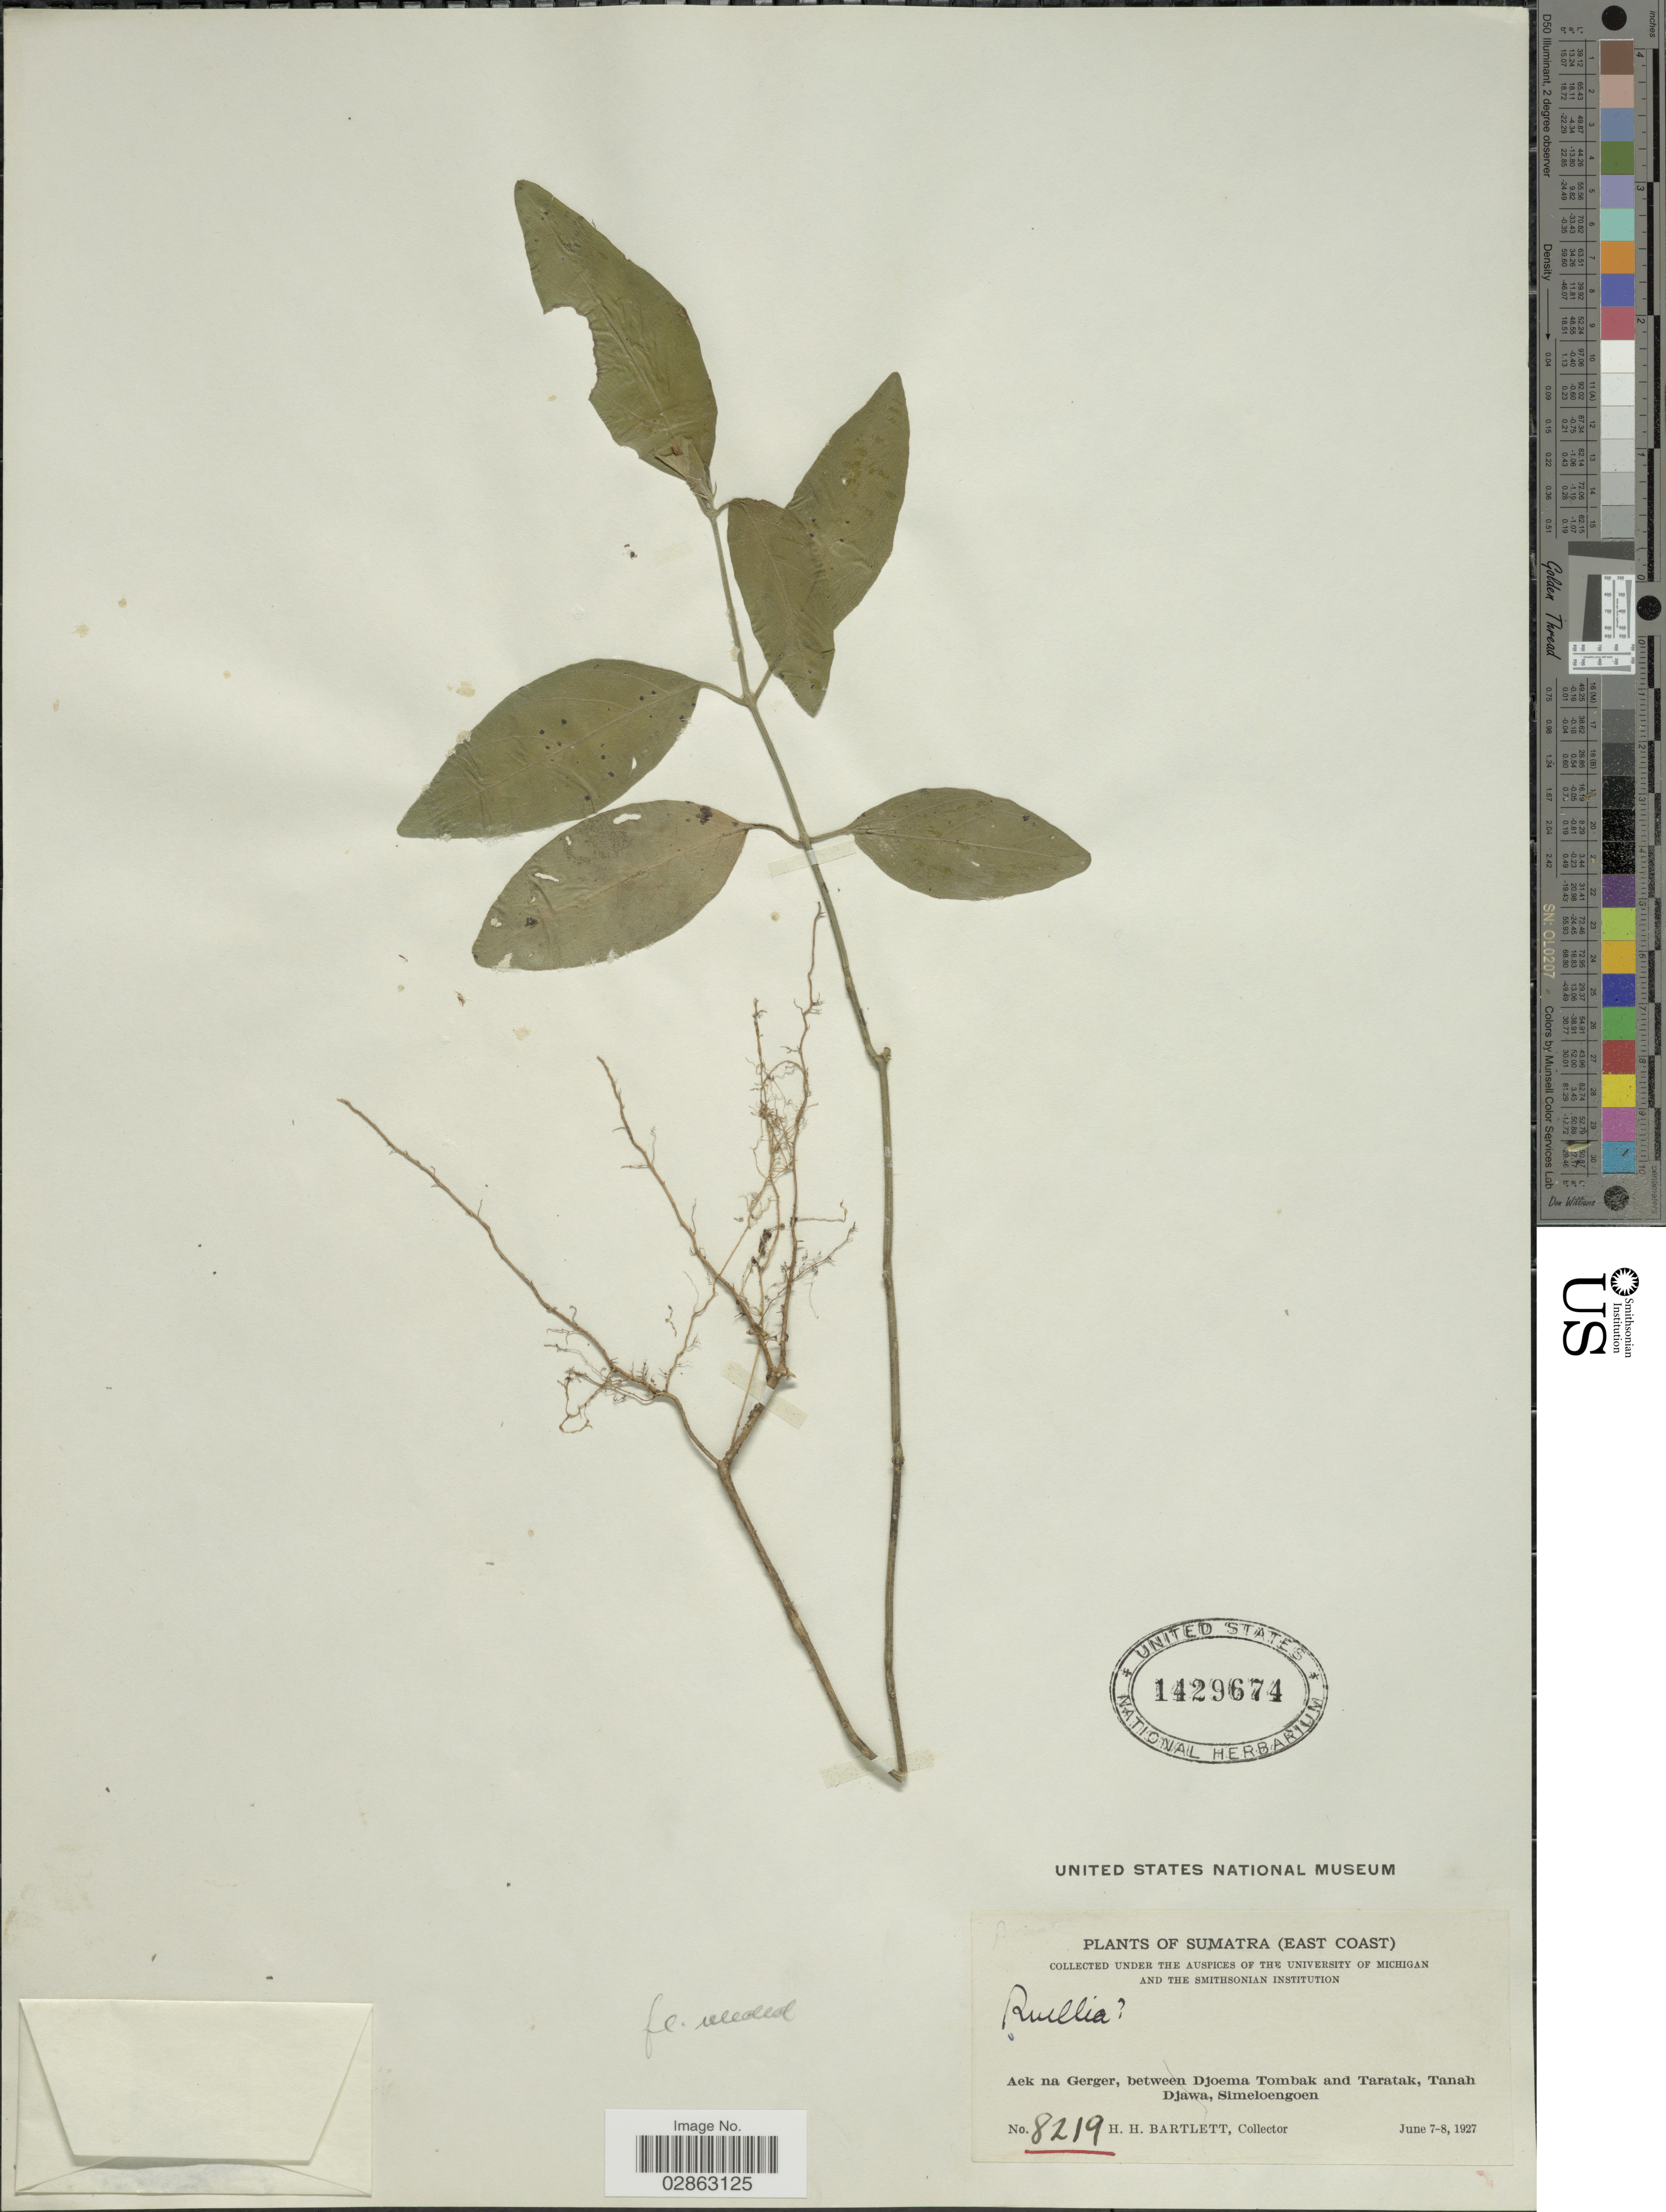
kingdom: Plantae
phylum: Tracheophyta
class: Magnoliopsida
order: Lamiales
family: Acanthaceae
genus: Ruellia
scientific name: Ruellia sp.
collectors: H. H. Bartlett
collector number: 8219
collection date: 1927-06-07/1927-06-08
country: Indonesia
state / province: Sumatra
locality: (East Coast). Aek na Gerger, between Djoema Tombak and Taratak, Tanah Djawa, Simeloengoen.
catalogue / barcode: US 1429674